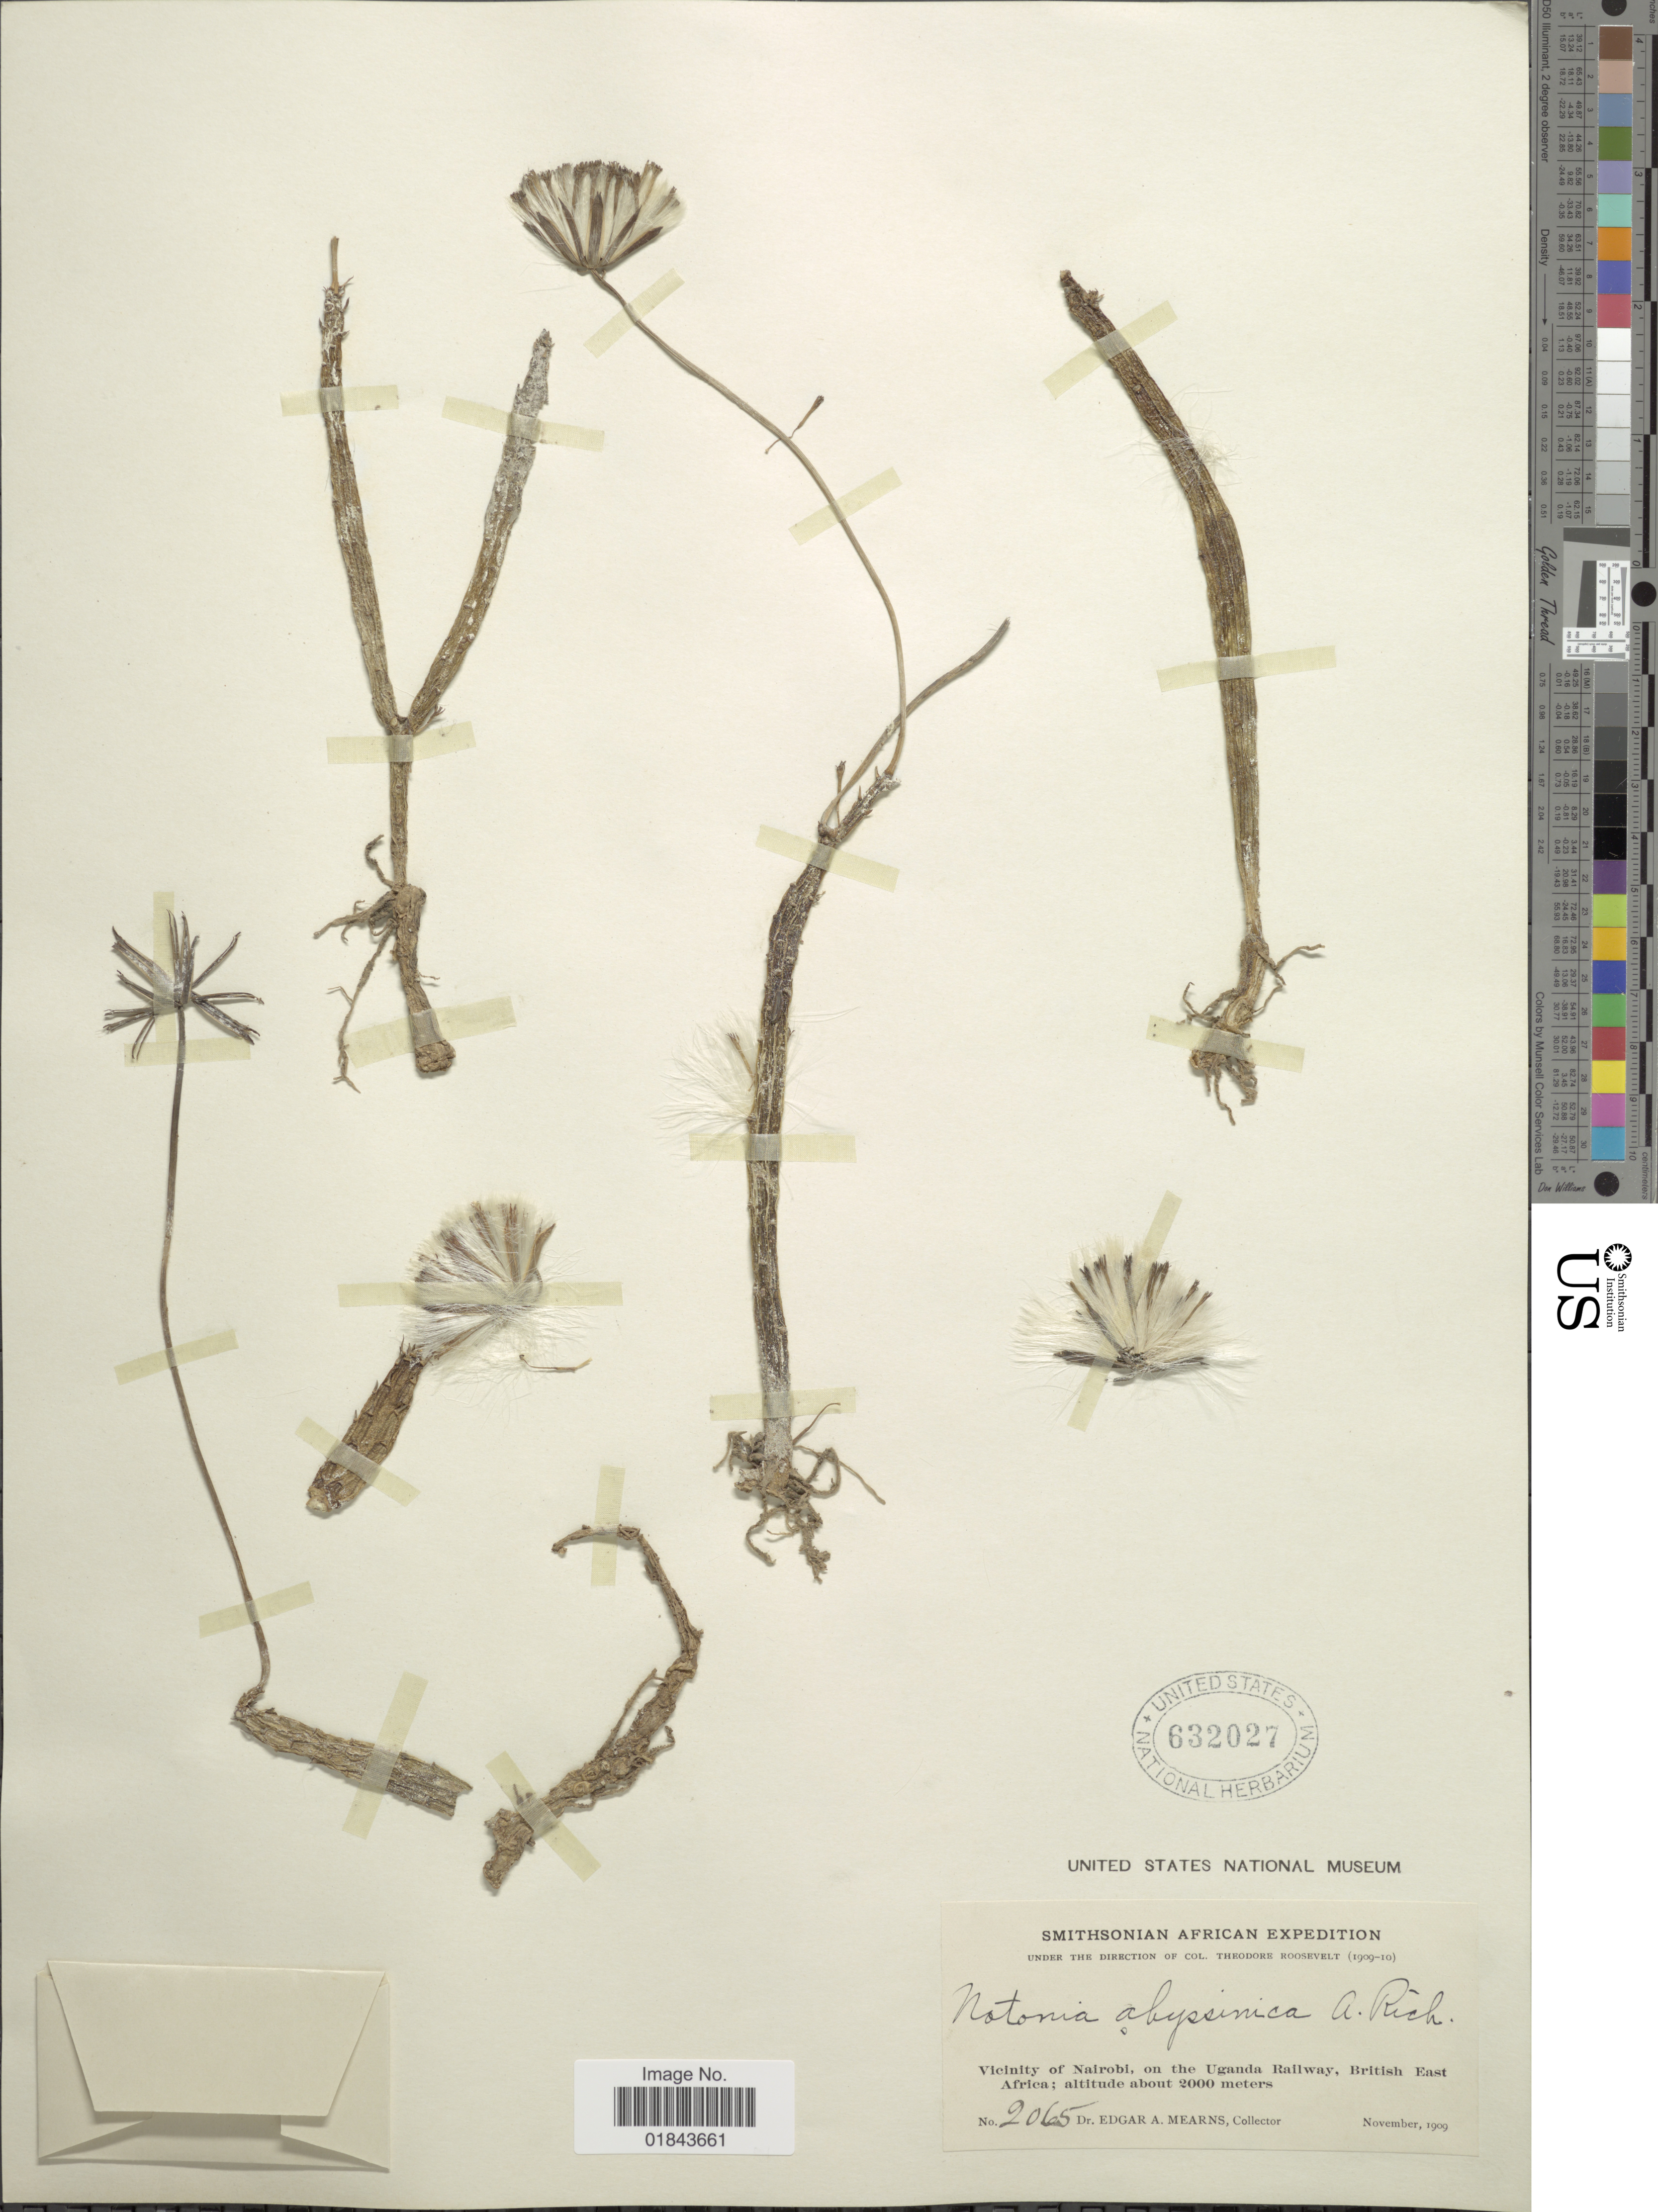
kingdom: Plantae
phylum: Tracheophyta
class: Magnoliopsida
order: Asterales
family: Asteraceae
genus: Notonia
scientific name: Notonia abyssinica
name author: A. Rich.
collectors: E. A. Mearns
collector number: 2065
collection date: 1909-11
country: Kenya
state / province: Nairobi Area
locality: African, Vicinity of Nairobi, on the Uganda River, British East Africa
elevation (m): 2000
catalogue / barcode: US 632027